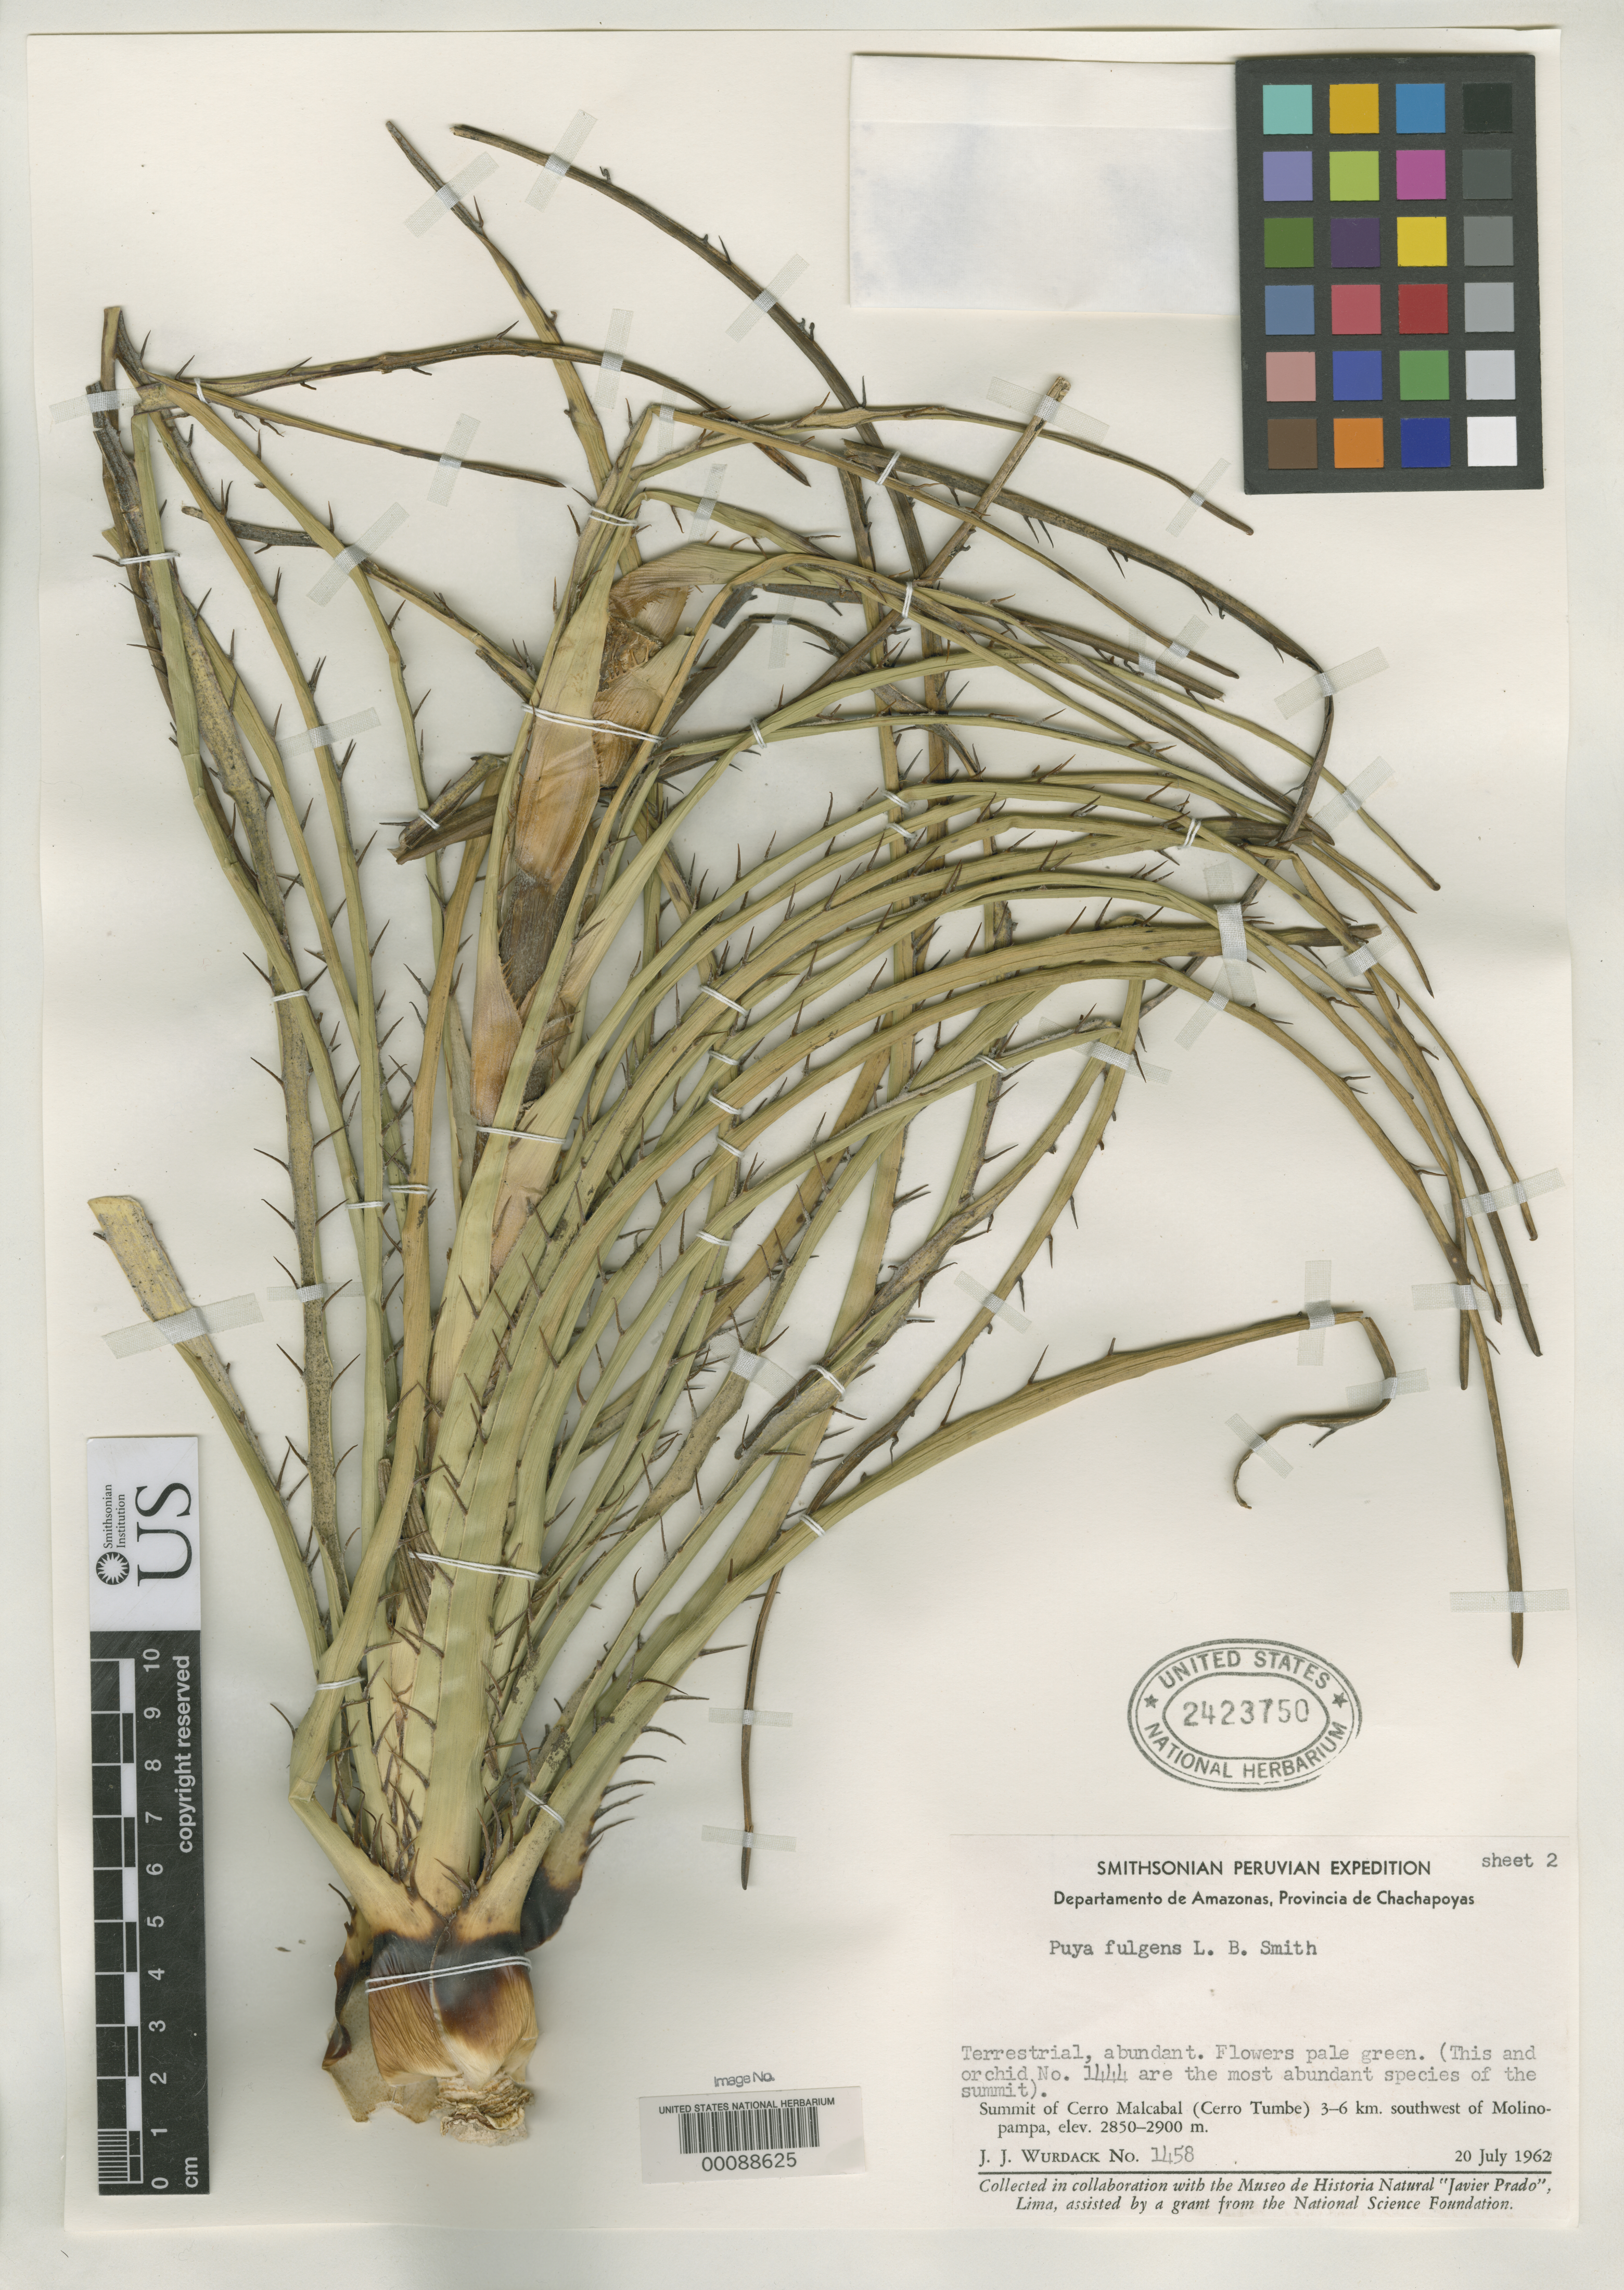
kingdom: Plantae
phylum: Tracheophyta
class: Liliopsida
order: Poales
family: Bromeliaceae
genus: Puya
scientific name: Puya fulgens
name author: L.B. Sm.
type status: Holotype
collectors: J. J. Wurdack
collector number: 1458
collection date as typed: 20 Jul 1962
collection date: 1962-07-20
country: Peru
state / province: Amazonas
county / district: Chachapoyas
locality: summit of Cerro Malcabal, 3 - 6 km SW of Molinopampa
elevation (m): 2850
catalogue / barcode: US 2423750